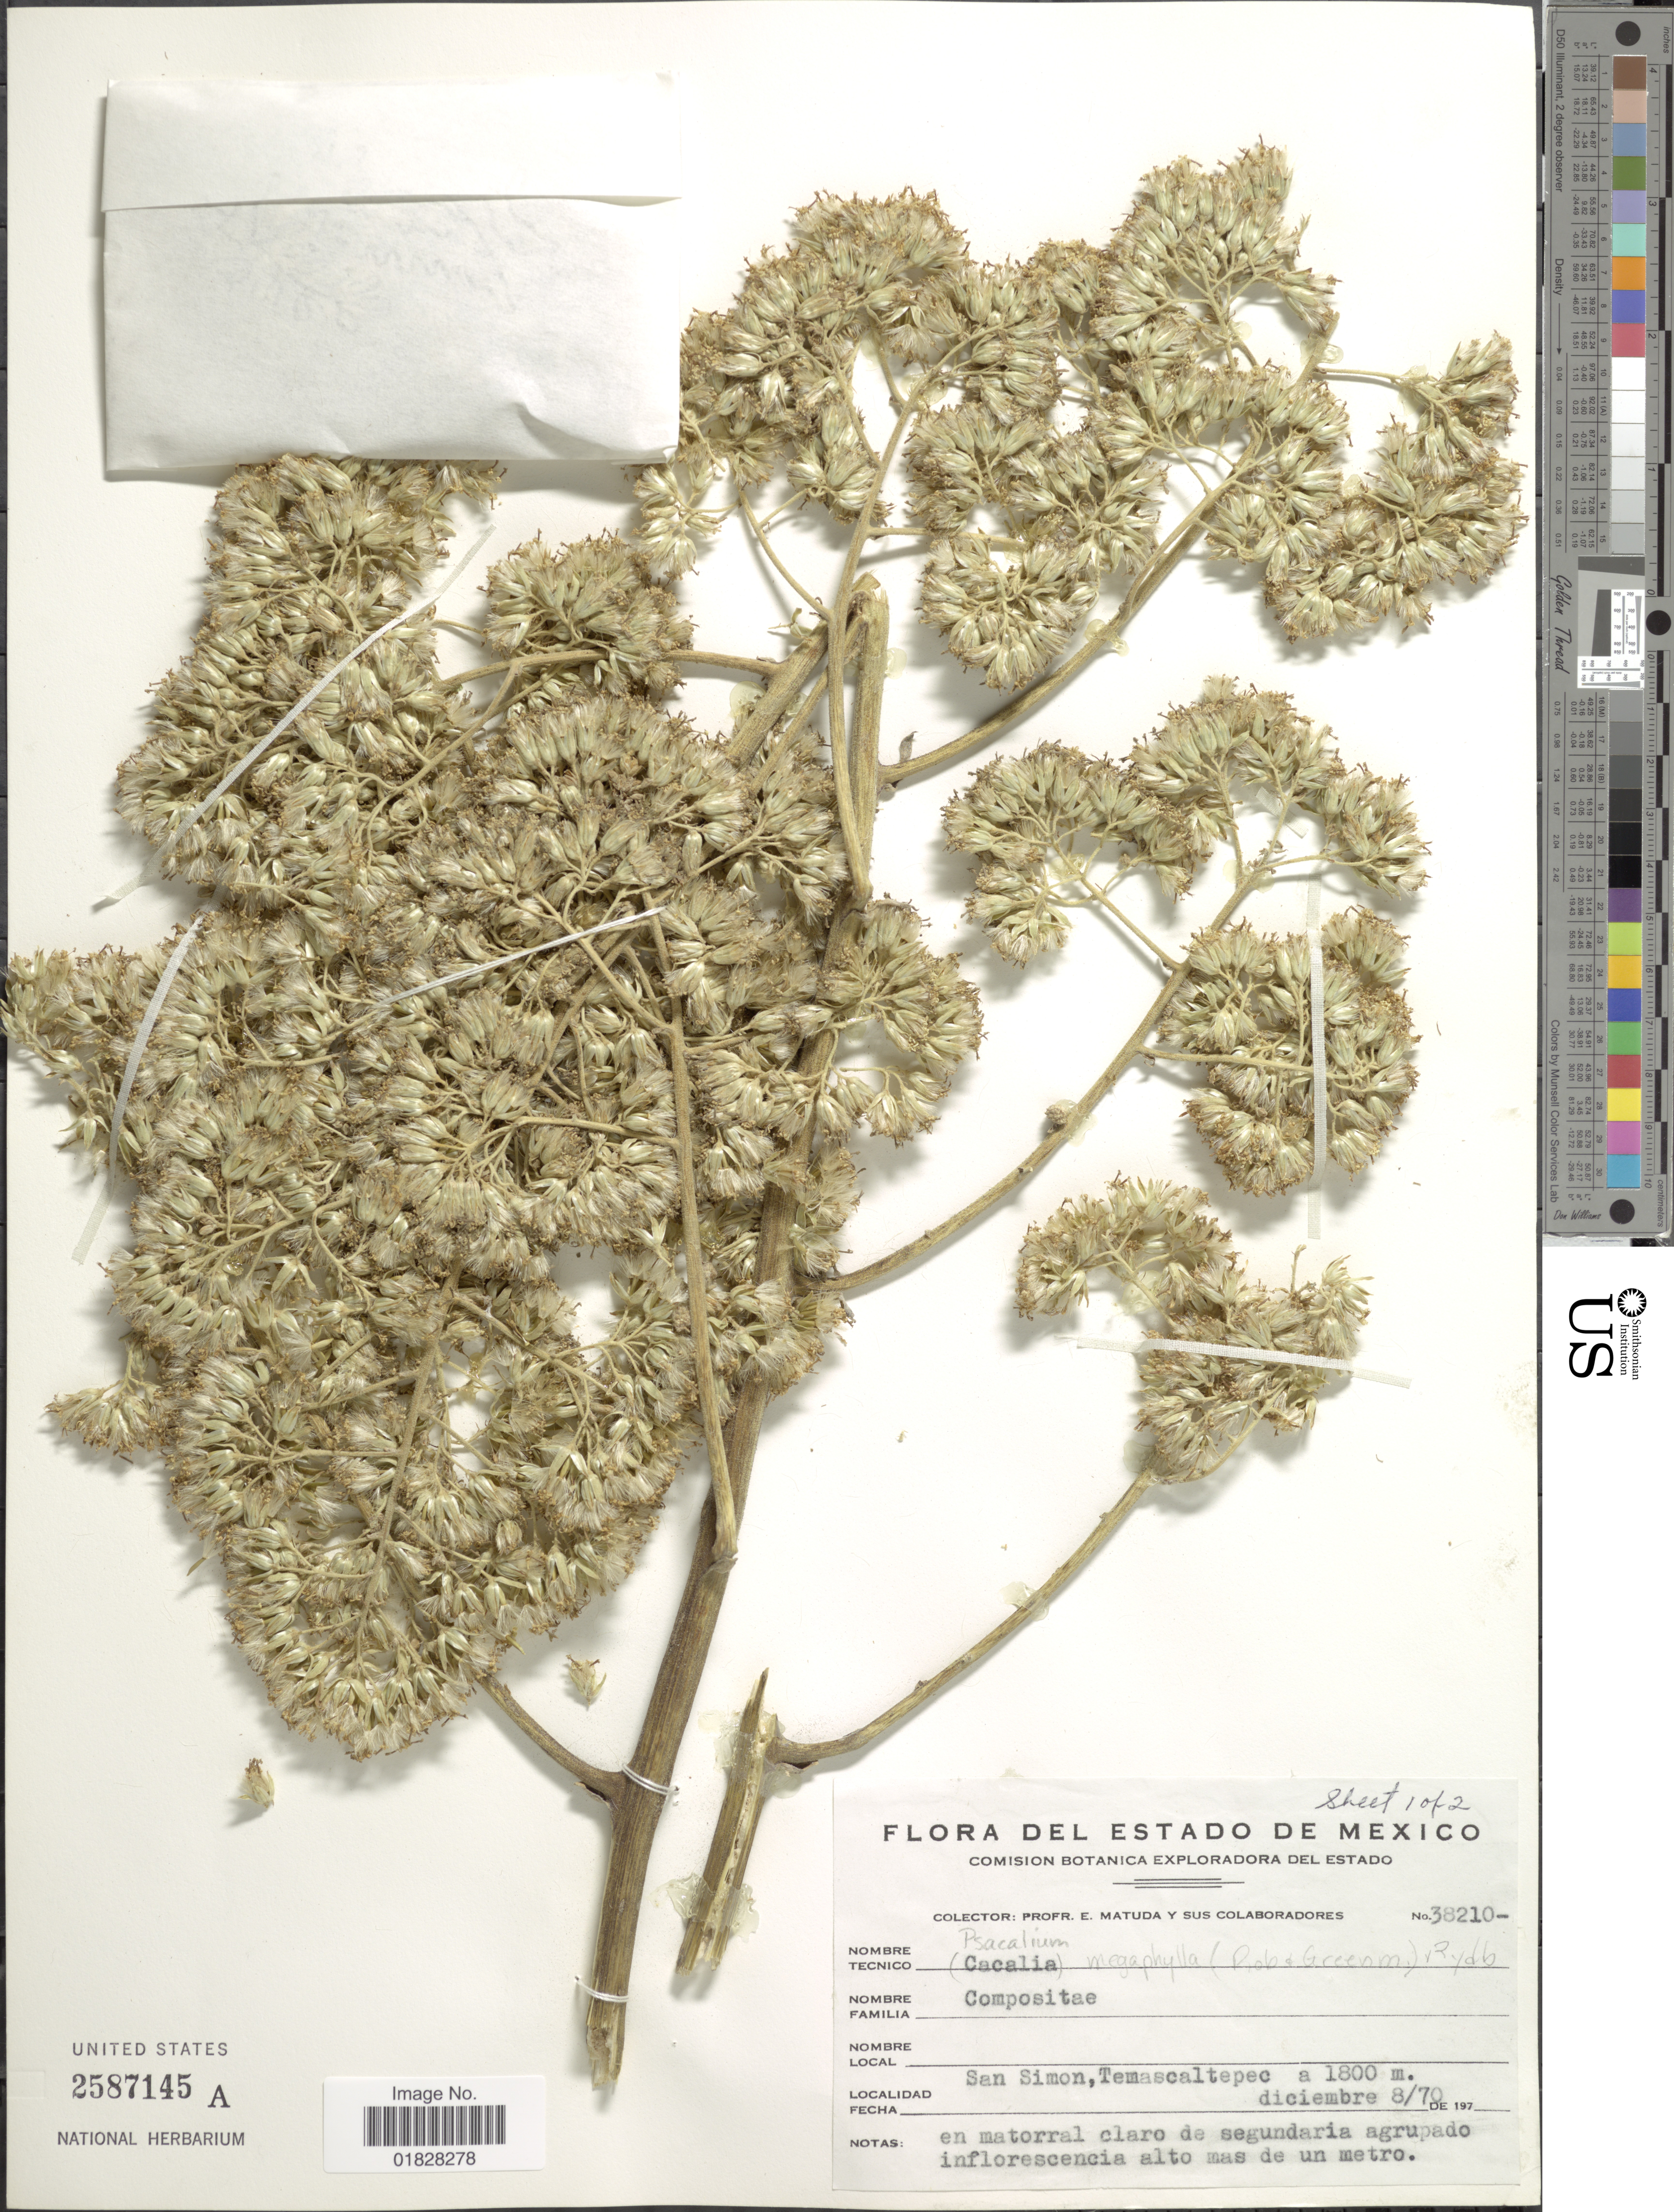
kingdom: Plantae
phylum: Tracheophyta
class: Magnoliopsida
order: Asterales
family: Asteraceae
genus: Psacalium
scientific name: Psacalium megaphyllum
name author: (B.L. Rob. & Greenm.) Rydb.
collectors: E. Matuda & et al.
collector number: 38210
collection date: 1970-12-08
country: Mexico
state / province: México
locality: Estado de Mexico. San Simon, Temascaltepec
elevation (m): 1800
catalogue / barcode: US 2587145A